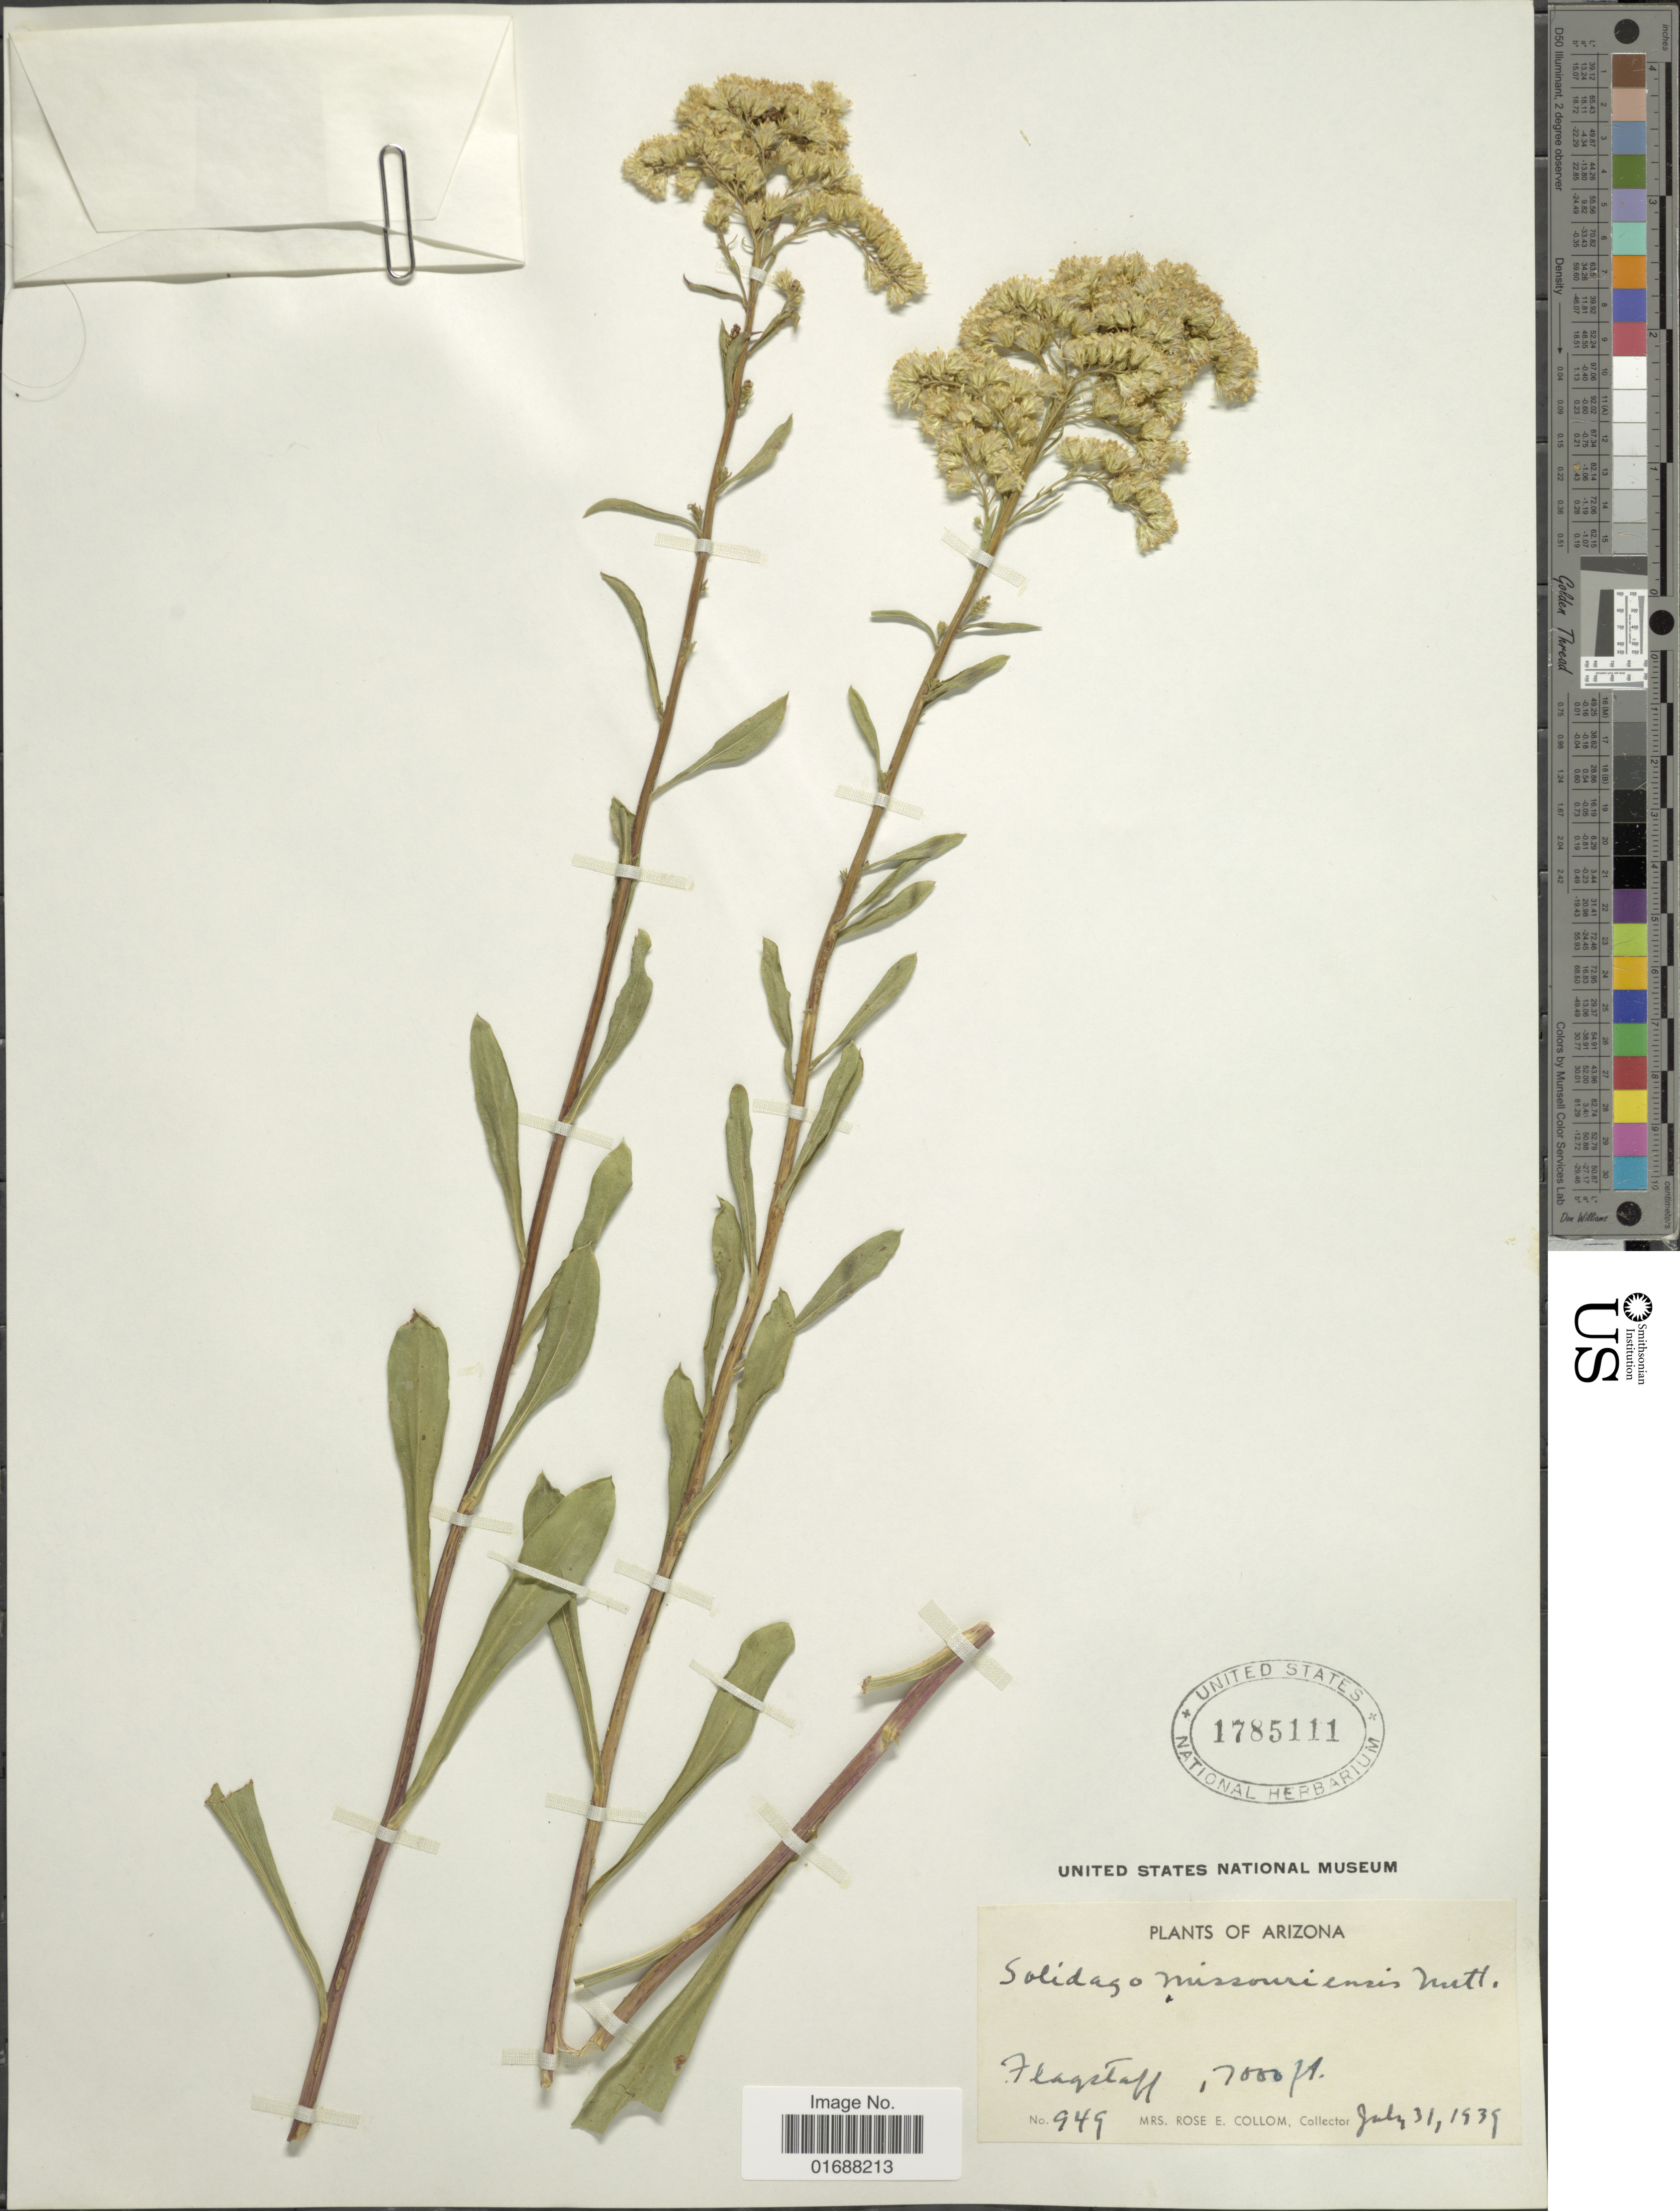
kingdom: Plantae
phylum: Tracheophyta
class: Magnoliopsida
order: Asterales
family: Asteraceae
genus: Solidago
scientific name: Solidago missouriensis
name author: Nutt.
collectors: R. E. Collom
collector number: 949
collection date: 1939-07-31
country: United States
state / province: Arizona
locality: Flagstaff.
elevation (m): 2134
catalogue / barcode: US 1785111